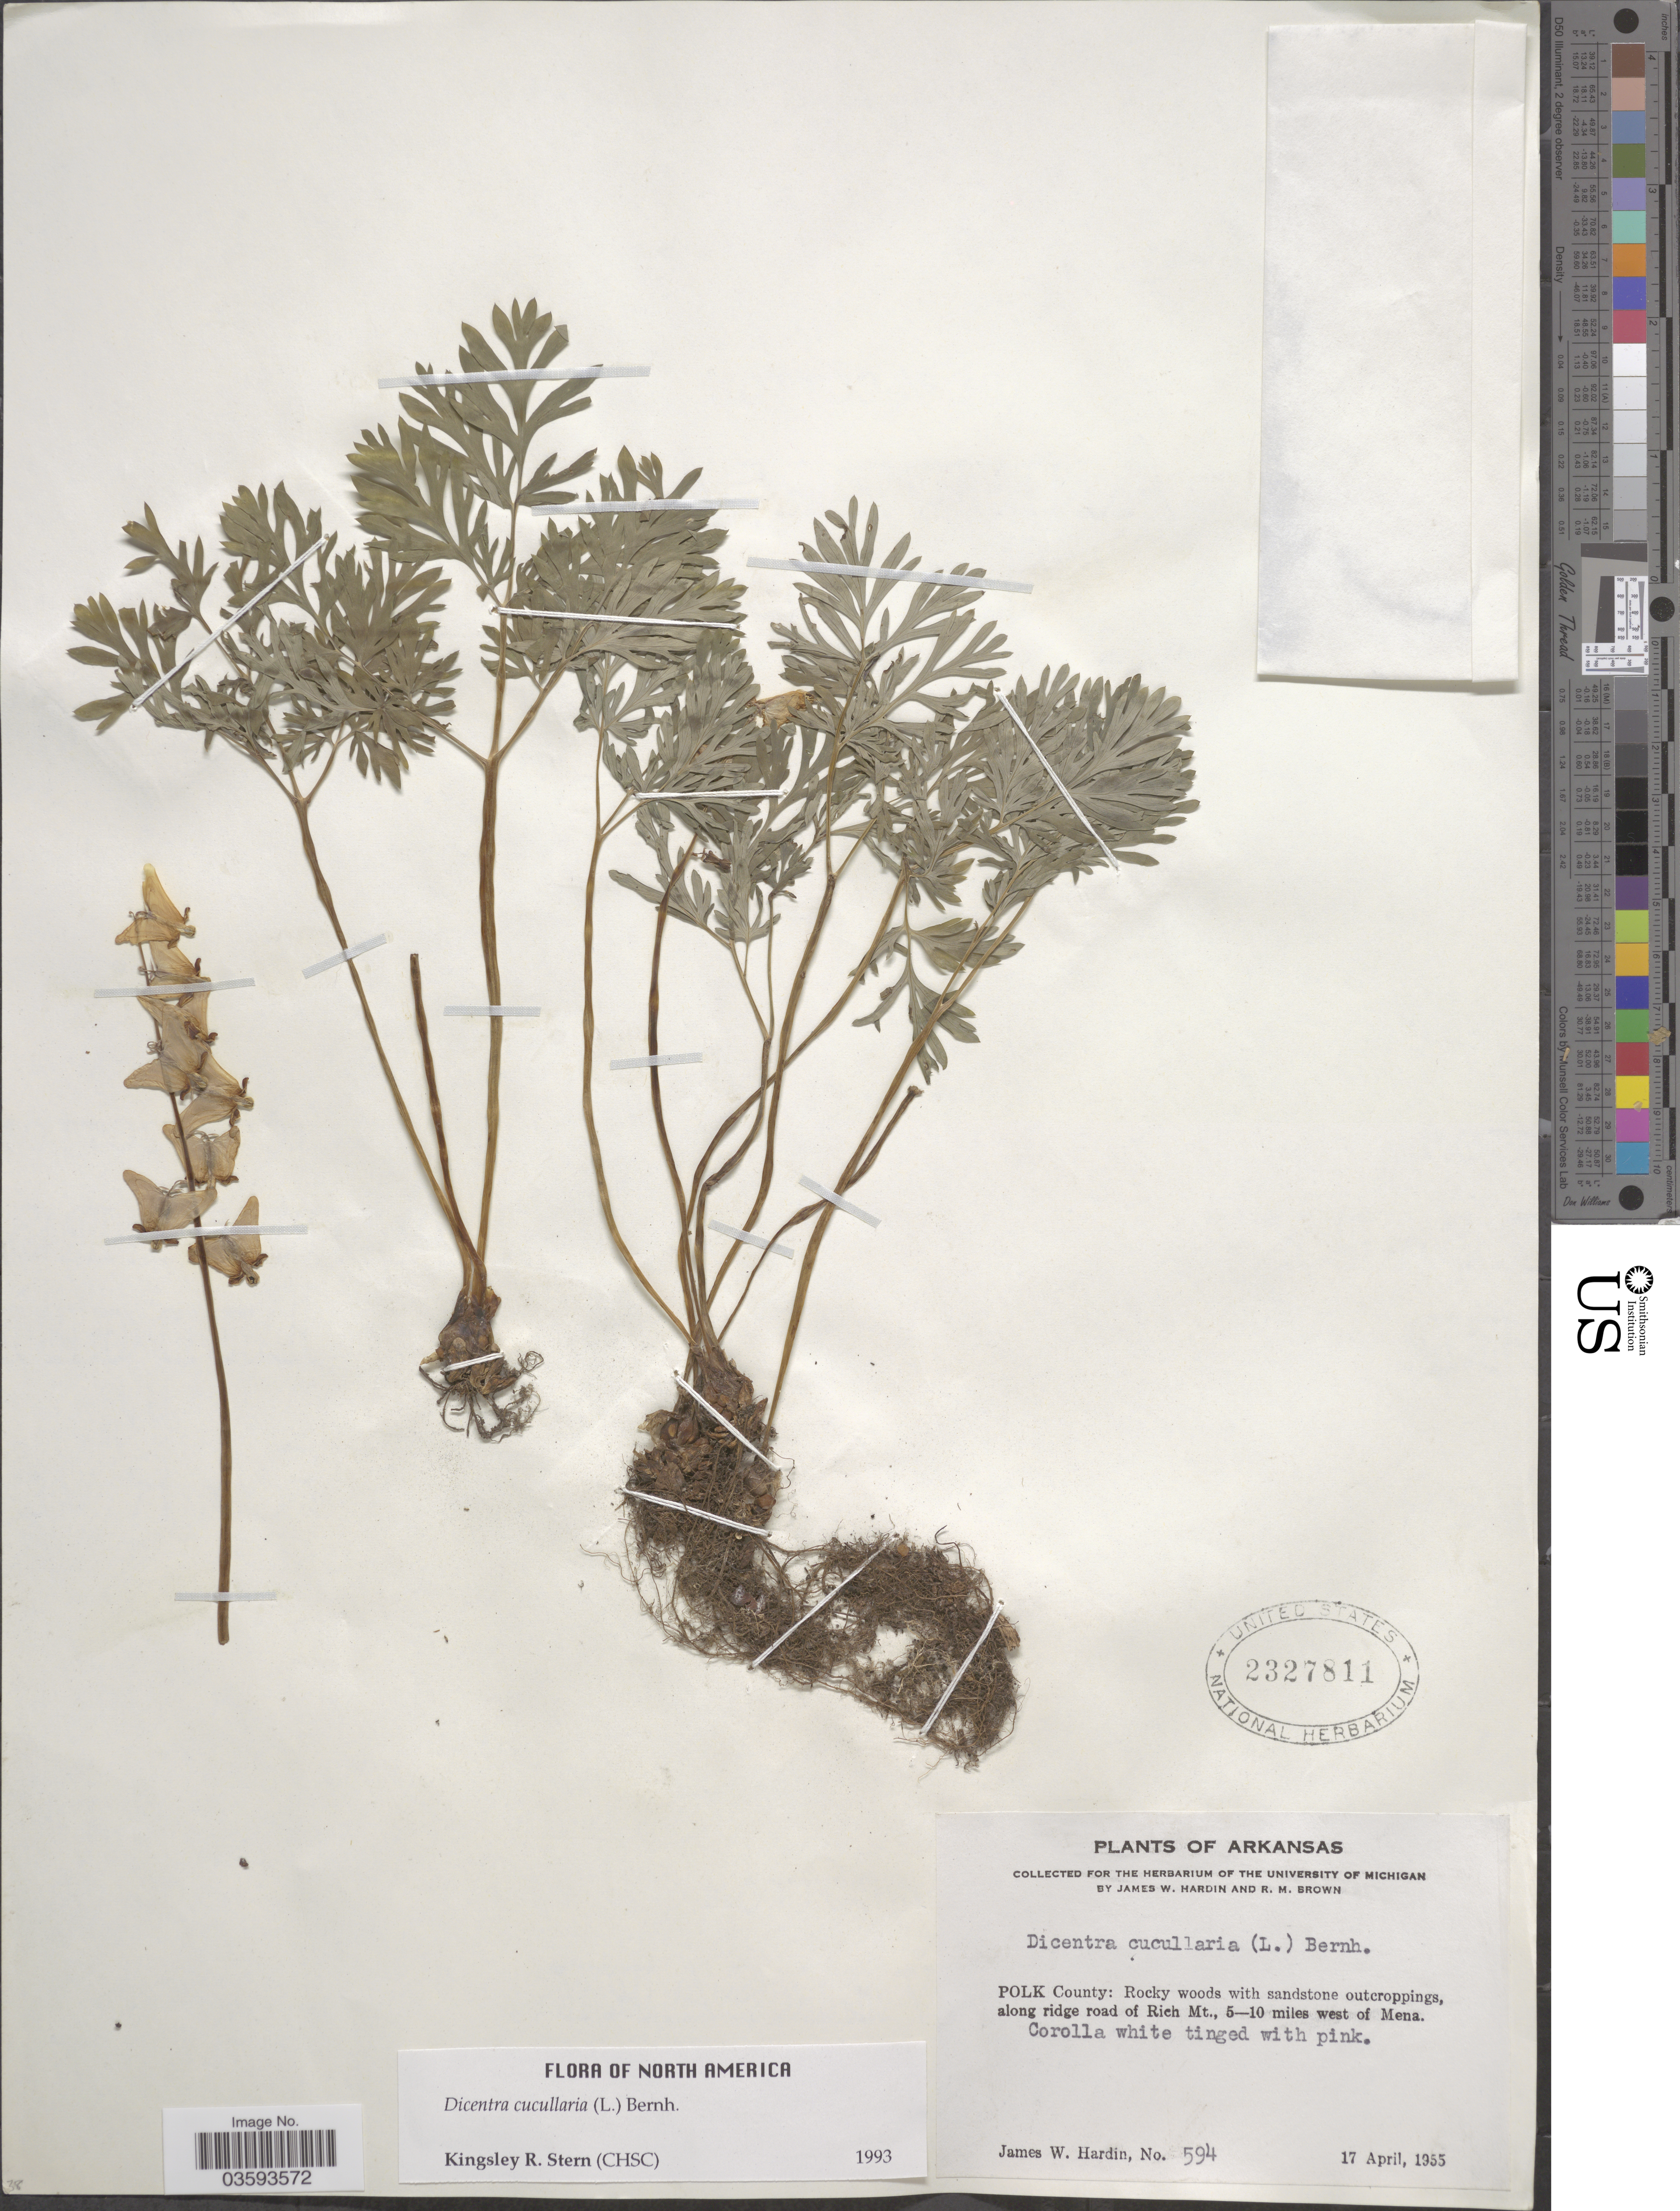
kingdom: Plantae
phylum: Tracheophyta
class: Magnoliopsida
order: Ranunculales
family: Papaveraceae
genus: Dicentra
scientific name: Dicentra cucullaria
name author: (L.) Bernh.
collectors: J. W. Hardin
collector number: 594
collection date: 1935-04-17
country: United States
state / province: Arkansas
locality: Polk County: Rocky woods with sandstone outcroppings, along ridge road of Rich Mts., 5-10 miles west of Mena.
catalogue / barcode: US 2327811